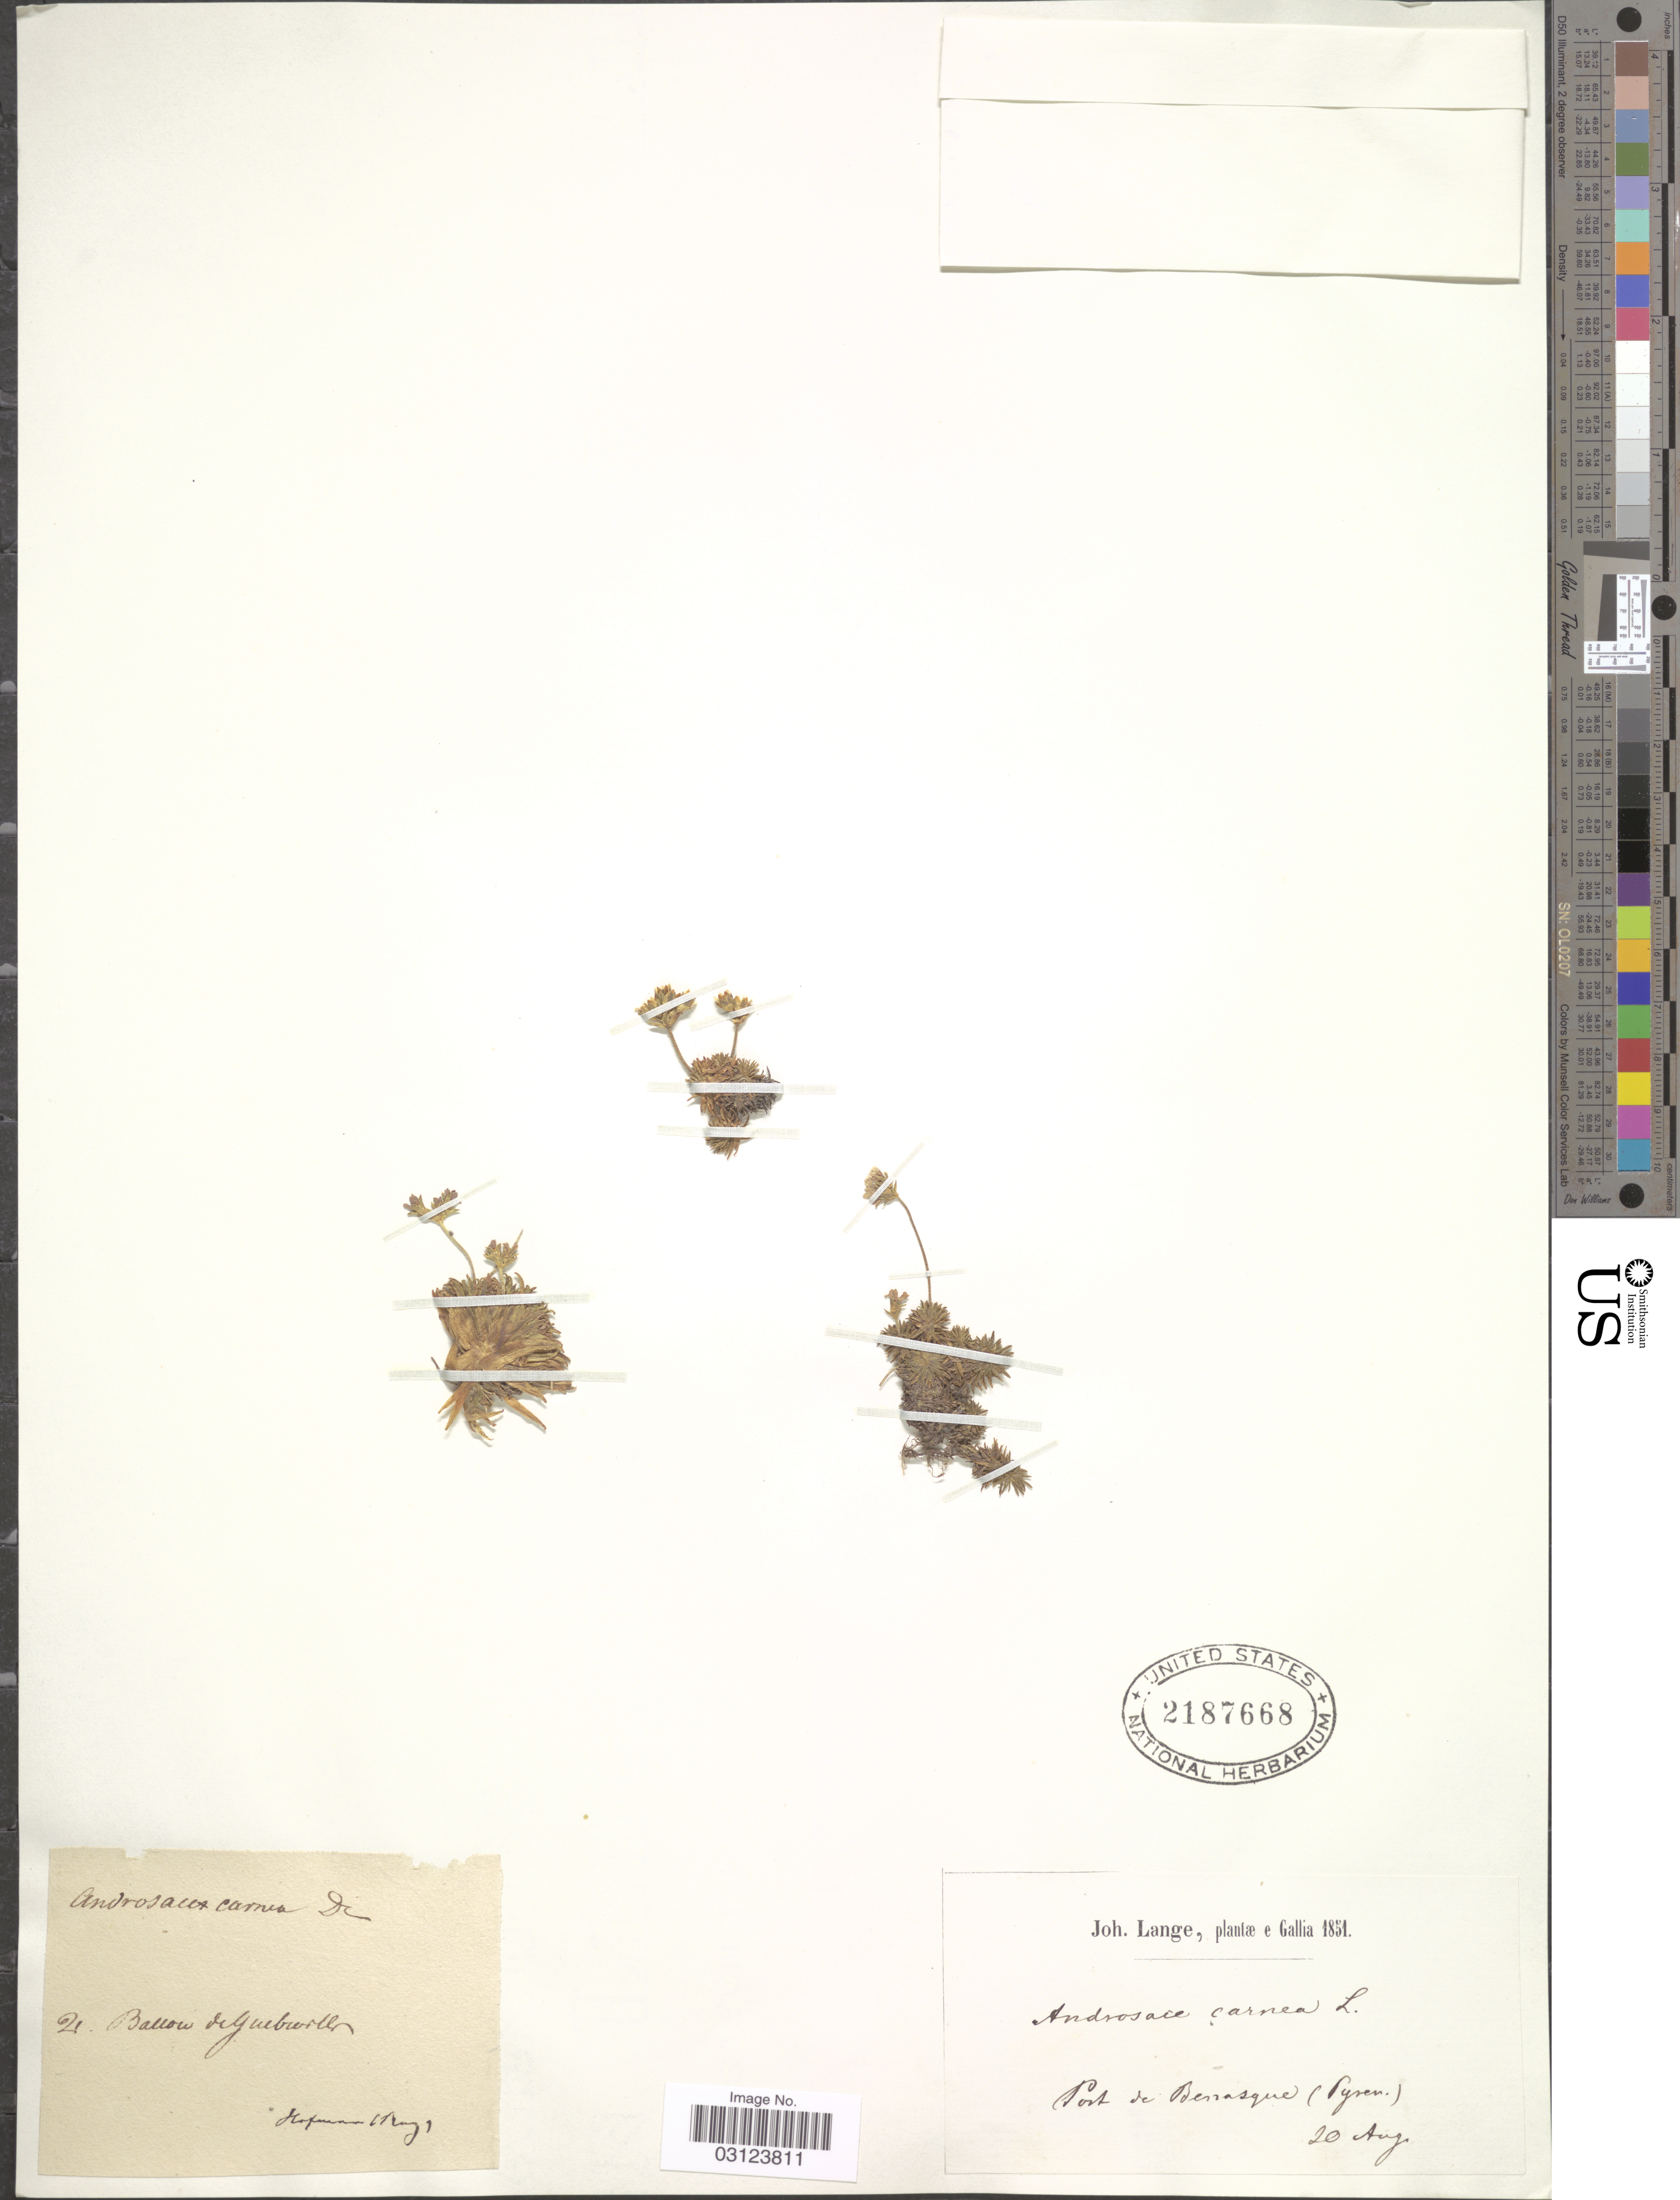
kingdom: Plantae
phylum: Tracheophyta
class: Magnoliopsida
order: Ericales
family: Primulaceae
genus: Androsace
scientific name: Androsace carnea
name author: L.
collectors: J. M. C. Lange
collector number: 21*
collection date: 1851-08-20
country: France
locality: Port de Benasque (Pyren.).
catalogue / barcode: US 2187668